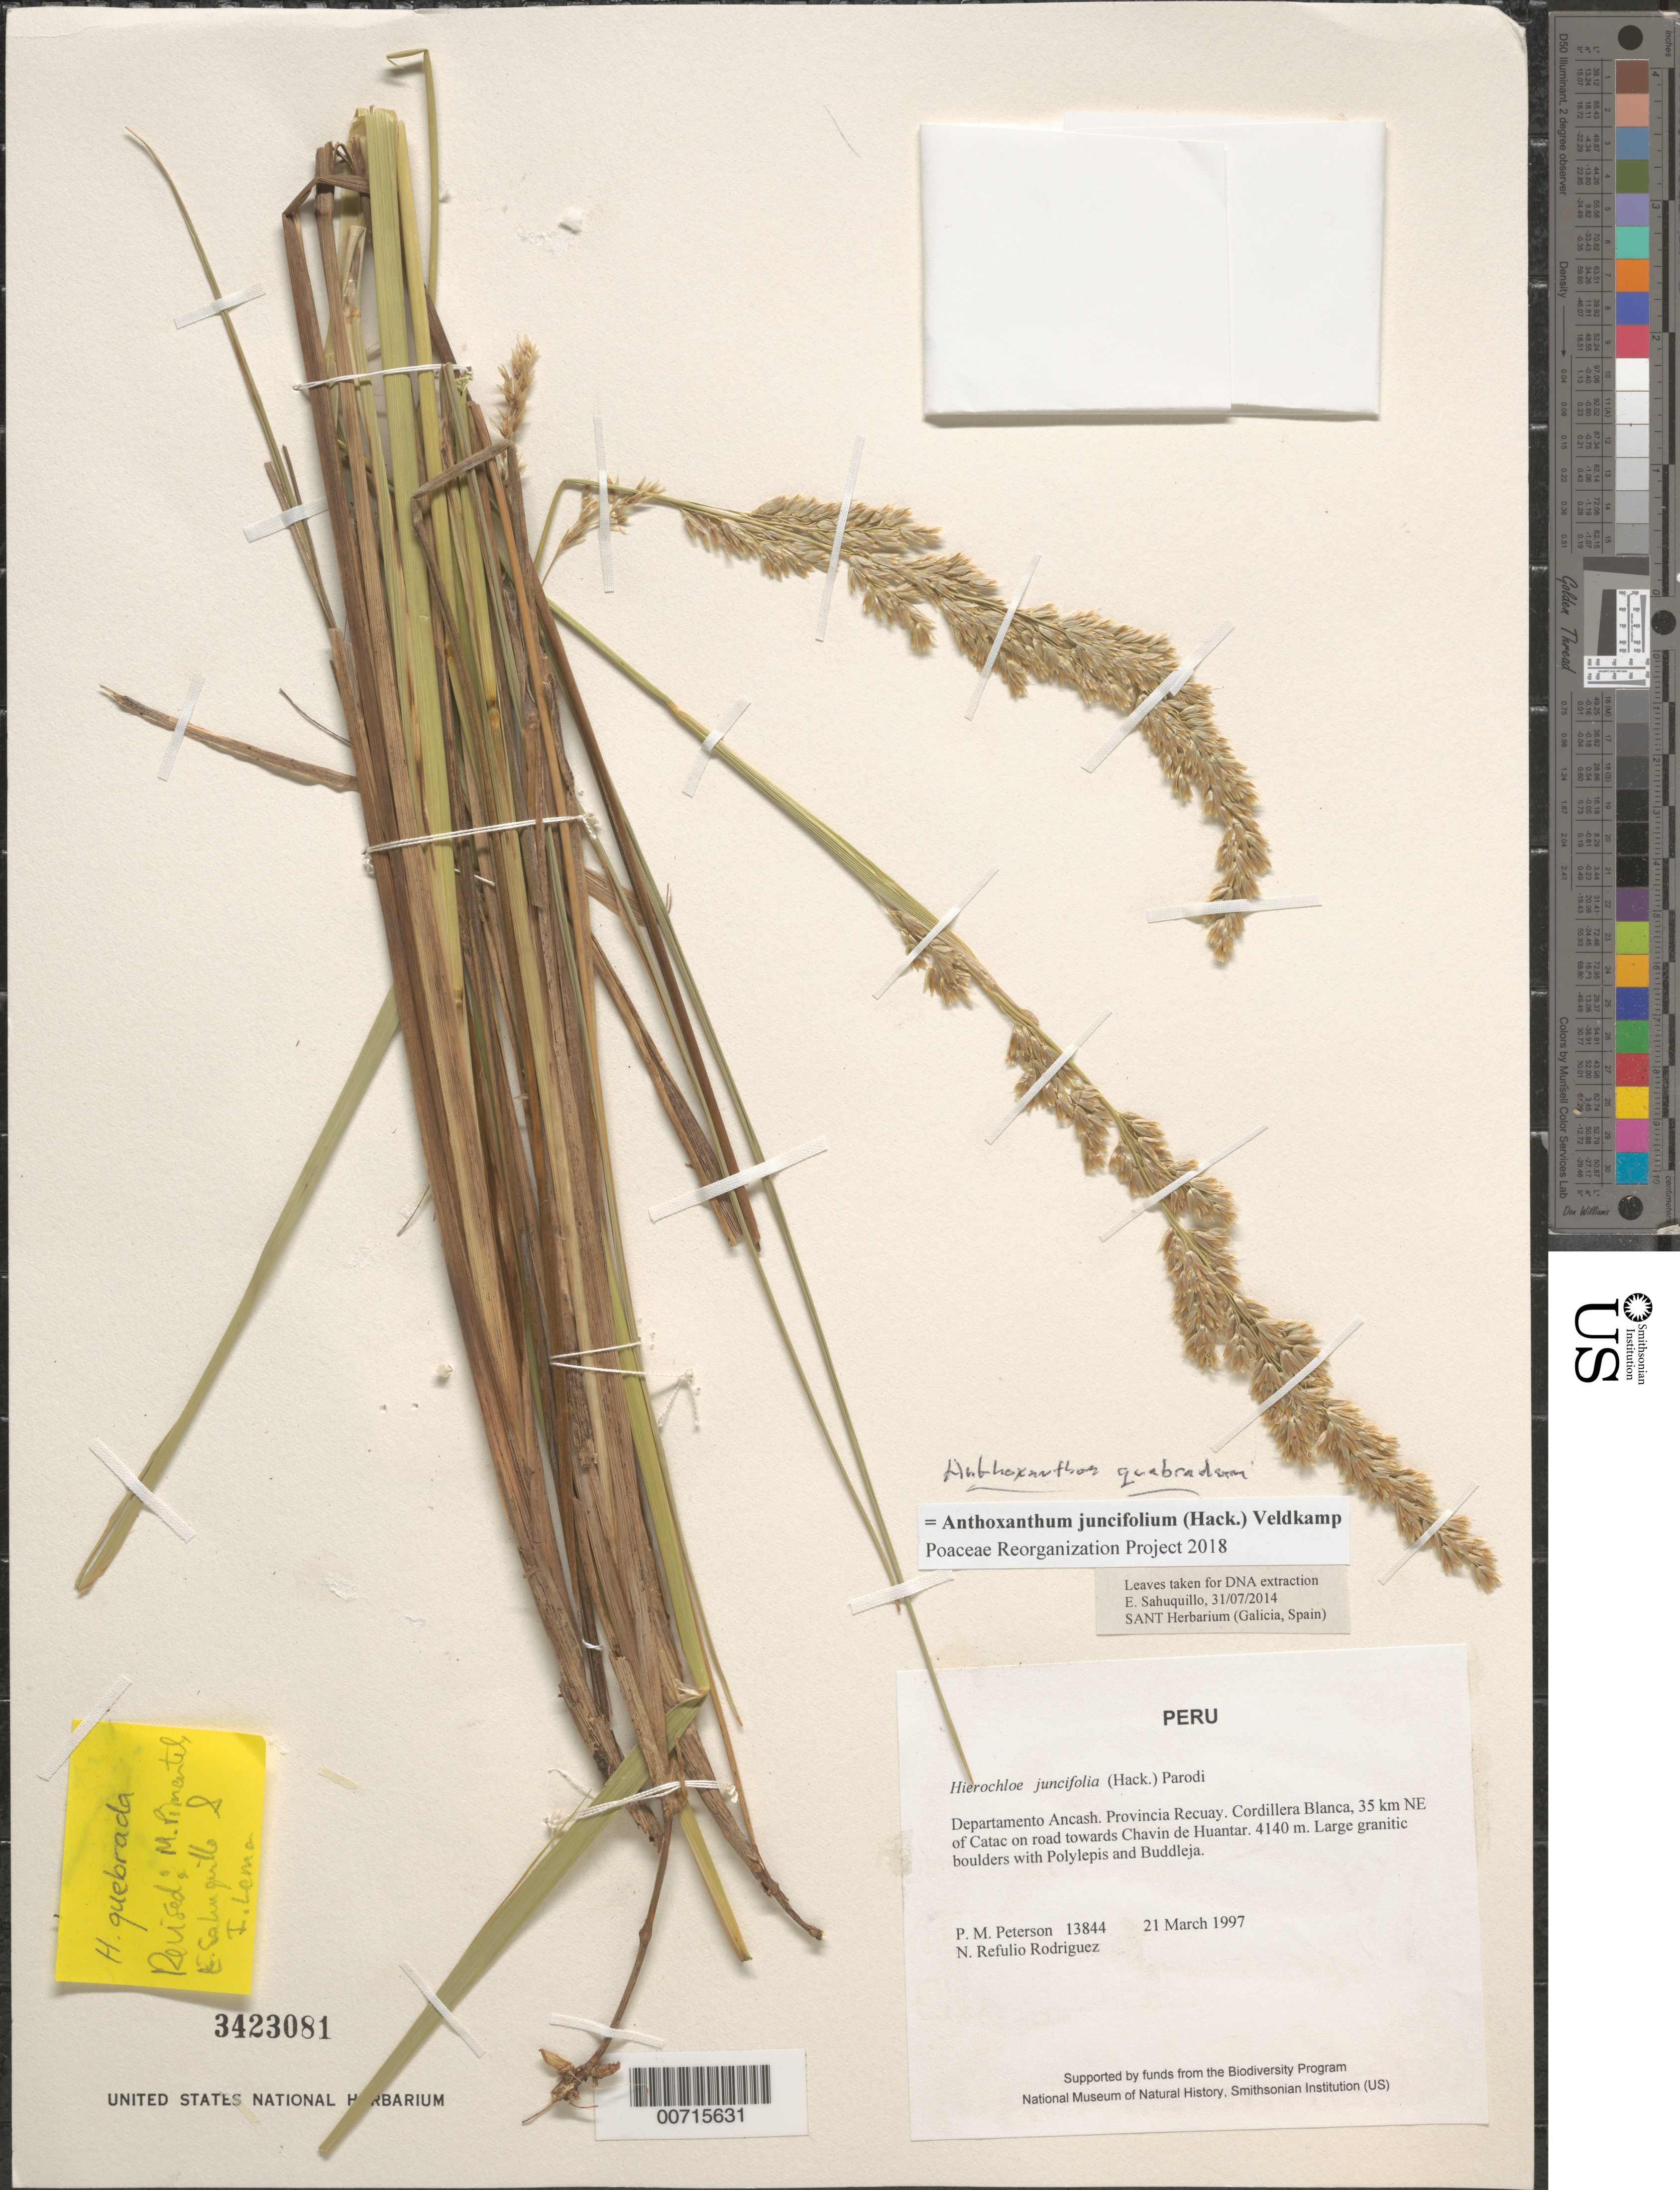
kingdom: Plantae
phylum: Tracheophyta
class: Liliopsida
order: Poales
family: Poaceae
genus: Anthoxanthum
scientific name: Anthoxanthum quebrada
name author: (Connor & Renvoize) N. Villalobos & Finot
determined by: Finot, V. L.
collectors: P. M. Peterson & N. Refulio-Rodríguez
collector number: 13844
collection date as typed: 21 Mar 1997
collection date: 1997-03-21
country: Peru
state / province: Ancash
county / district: Recuay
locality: Cordillera Blanca, 35 km NE of Catac on road towards Chavin de Huantar.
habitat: Large granitic boulders with Polylepis and Buddleja.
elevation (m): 4140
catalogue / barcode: US 3423081